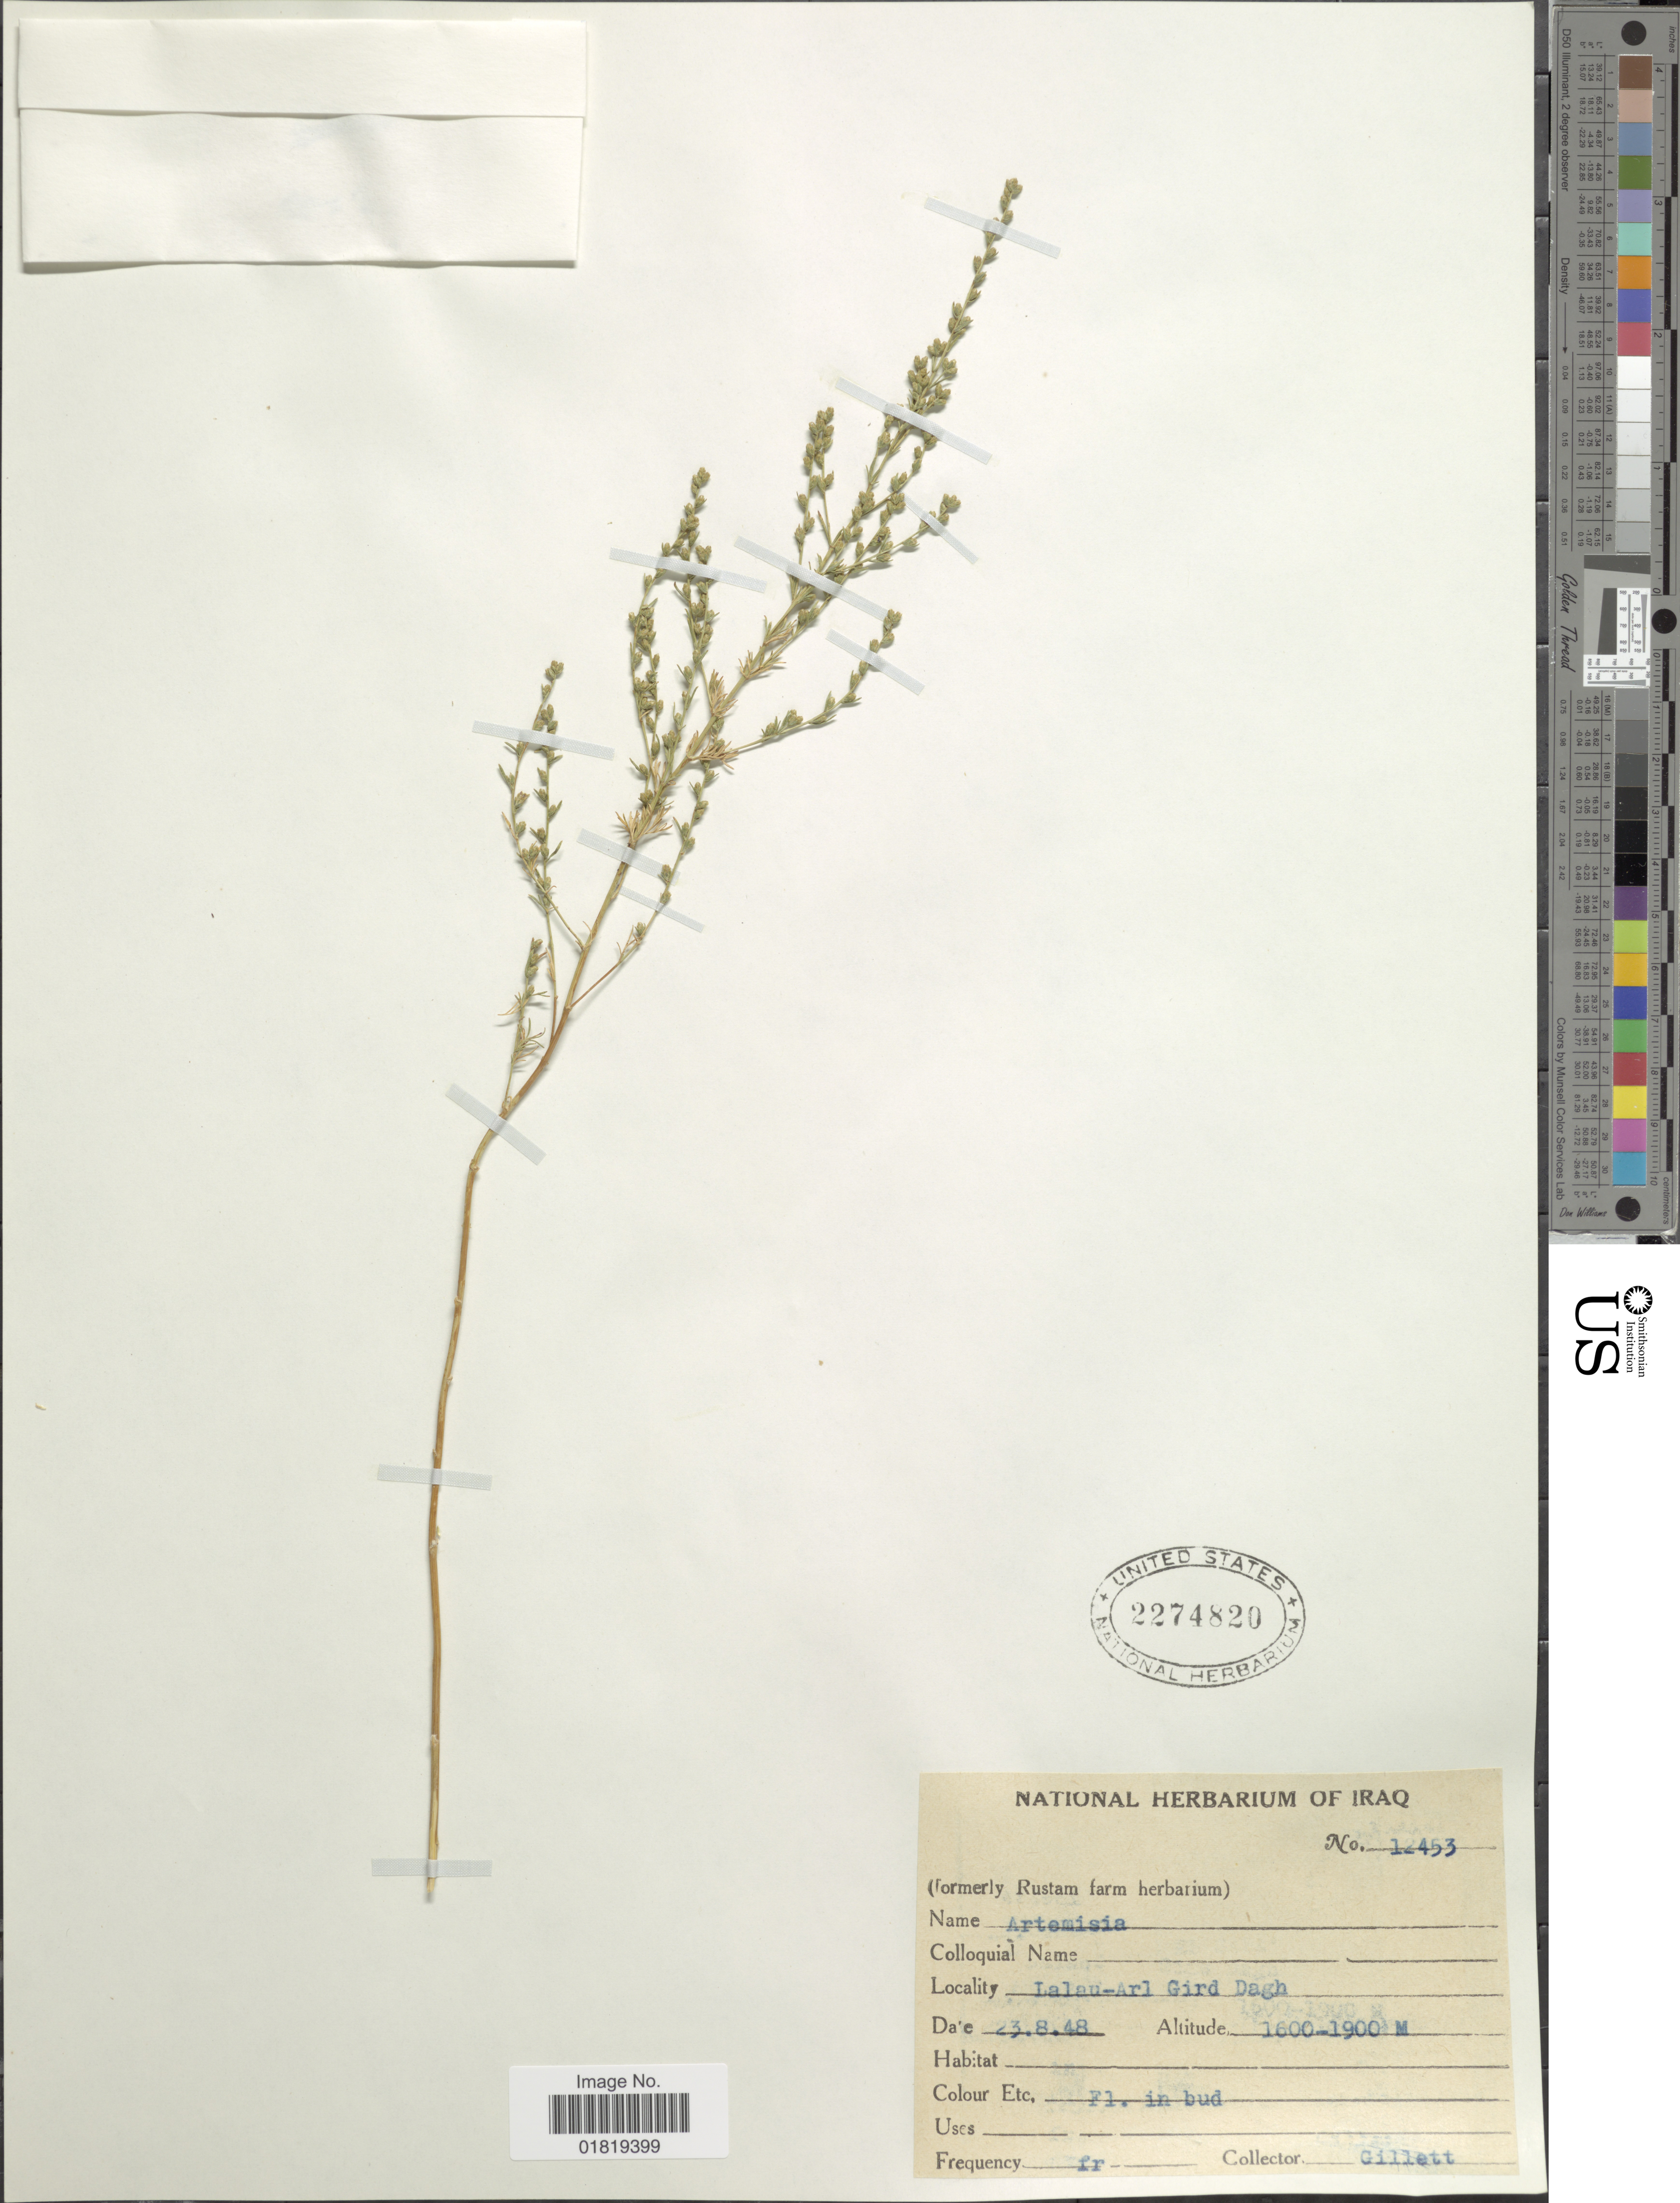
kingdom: Plantae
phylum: Tracheophyta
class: Magnoliopsida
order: Asterales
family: Asteraceae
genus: Artemisia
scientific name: Artemisia sp.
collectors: Gillett, --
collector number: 12453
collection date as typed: Transcribed d/m/y: 23/8/48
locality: Lalau-Arl Gird Dagh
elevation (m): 1600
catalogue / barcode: US 2274820